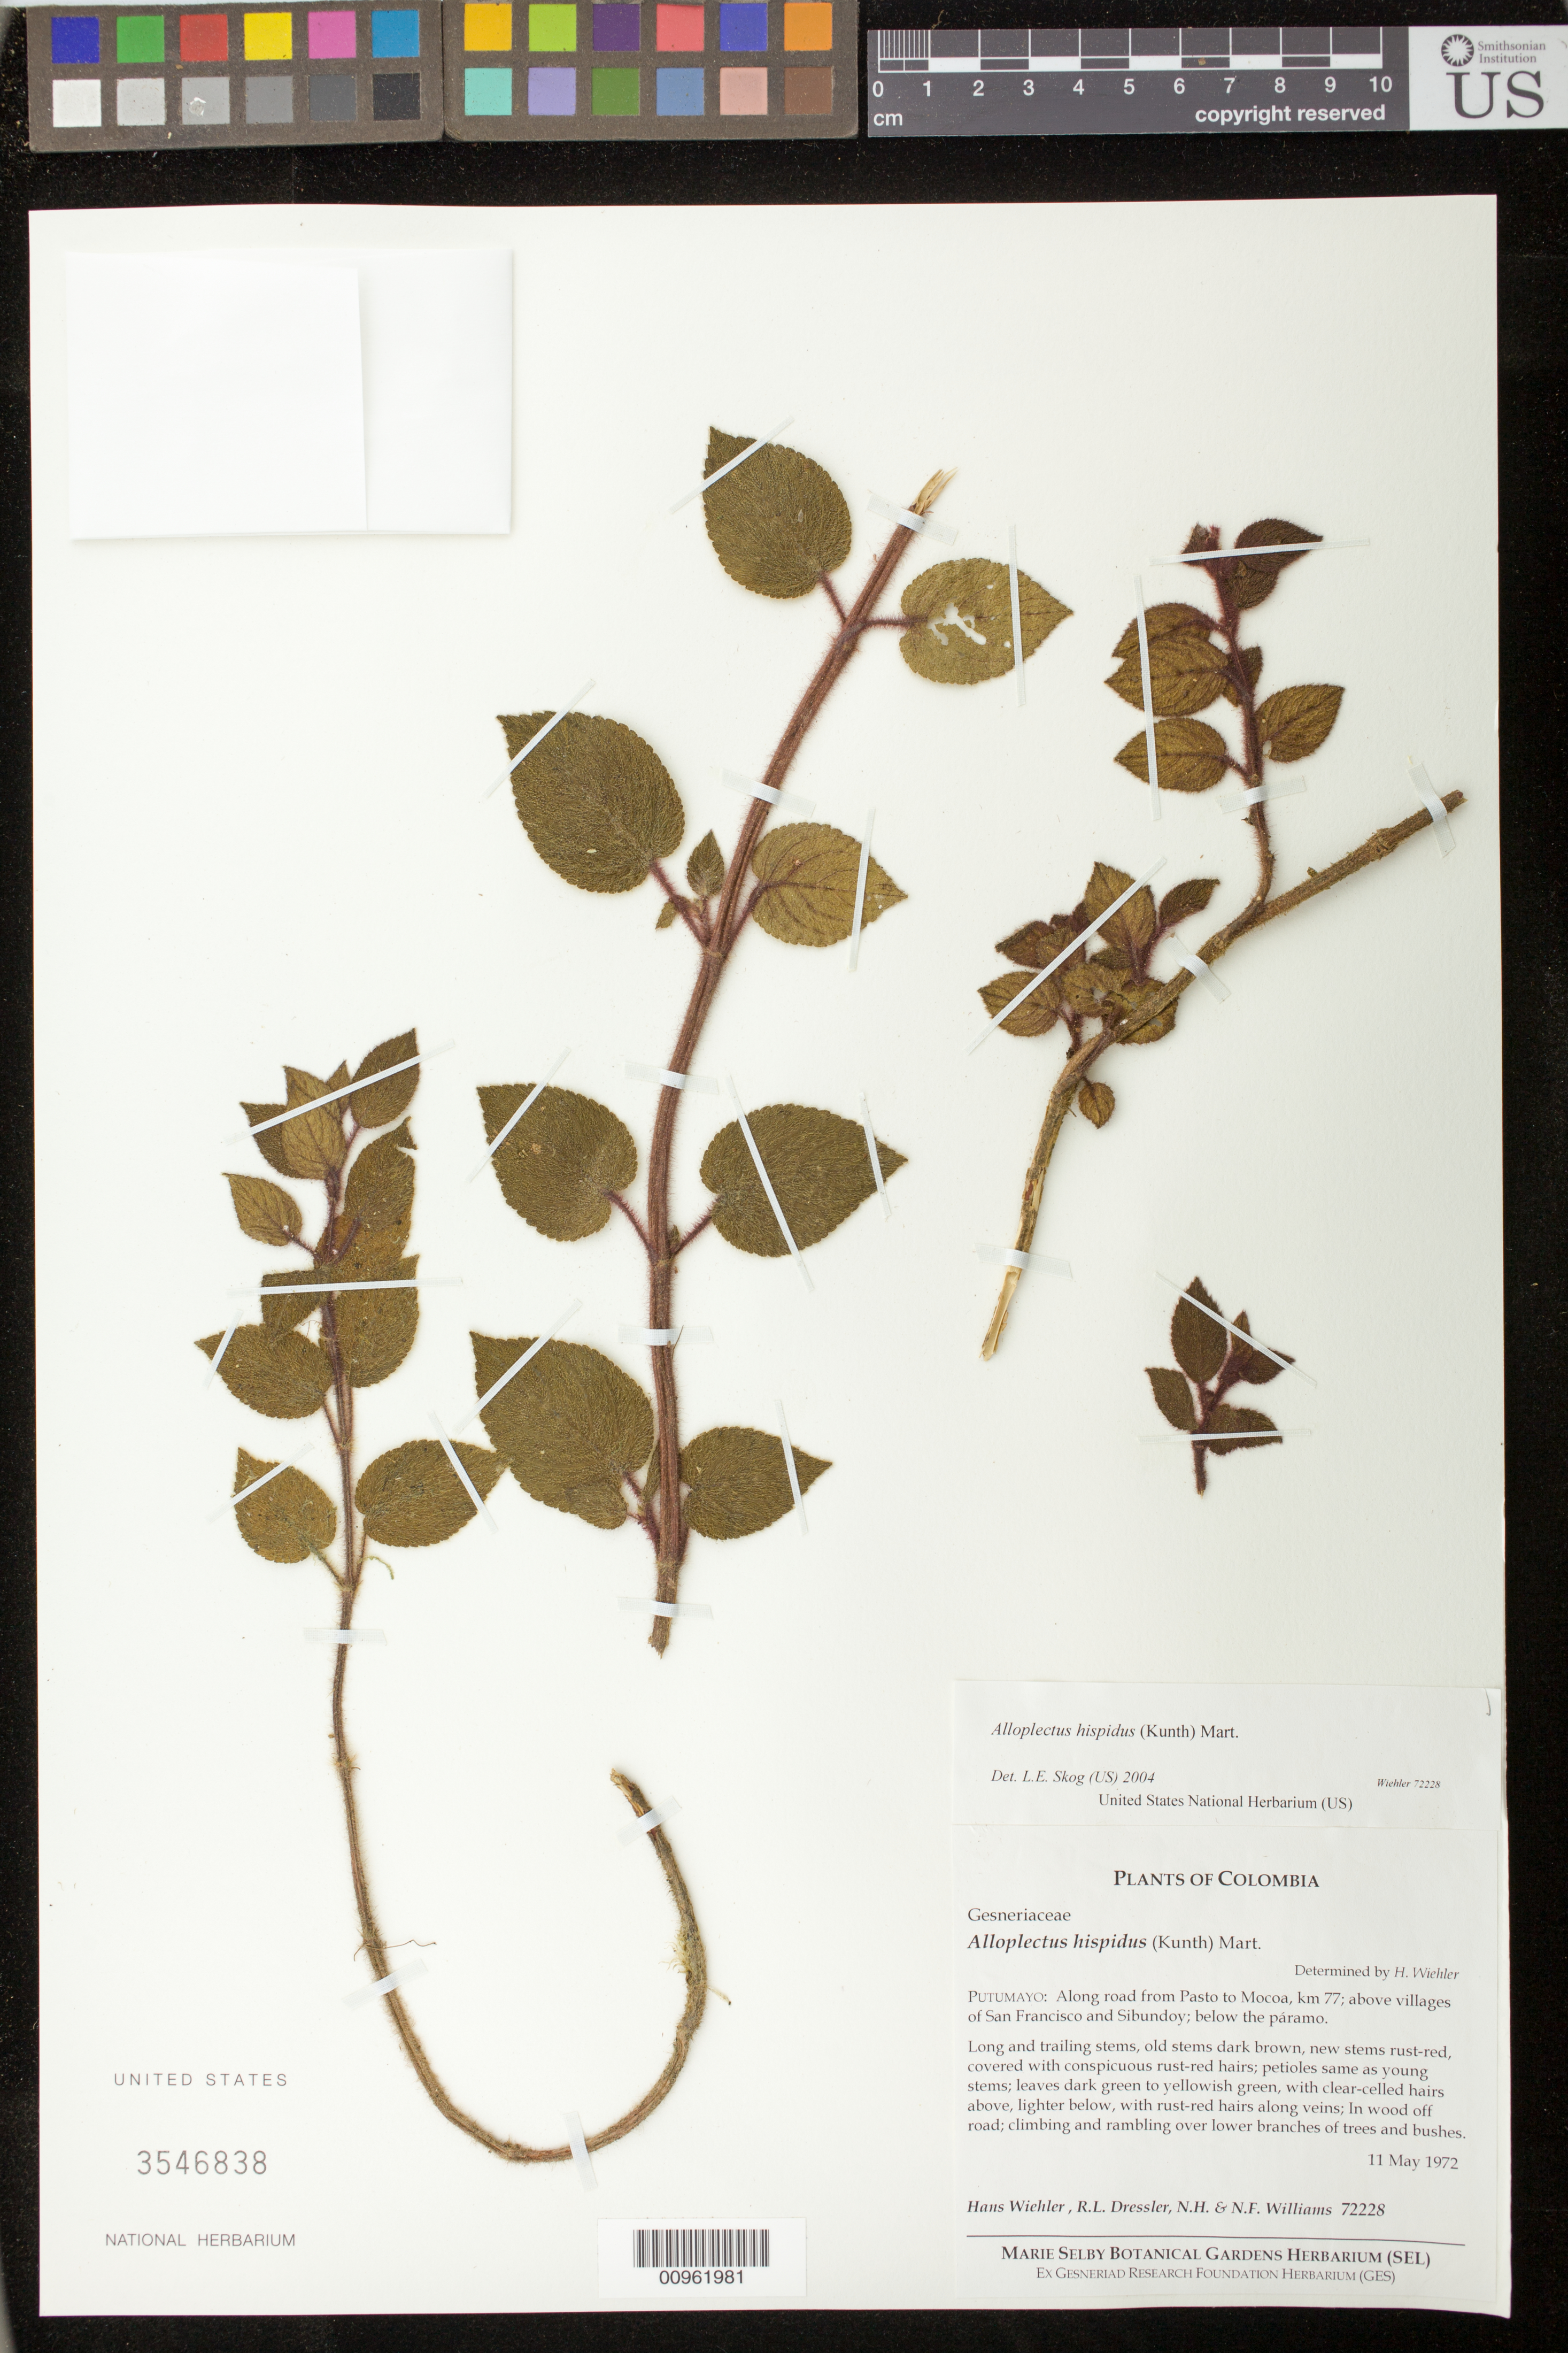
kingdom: Plantae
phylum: Tracheophyta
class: Magnoliopsida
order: Lamiales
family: Gesneriaceae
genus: Alloplectus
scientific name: Alloplectus hispidus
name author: (Kunth) Mart.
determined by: Skog, Laurence E.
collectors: H. J. Wiehler, R. Dressler, N. H. Williams & N. Williams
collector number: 72228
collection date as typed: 11 May 1972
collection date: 1972-05-11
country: Colombia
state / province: Putumayo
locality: Putumayo: along road from Pasto to Mocoa, km 77; above villages of San Francisco and Sibundoy; below the páramo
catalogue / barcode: US 3546838